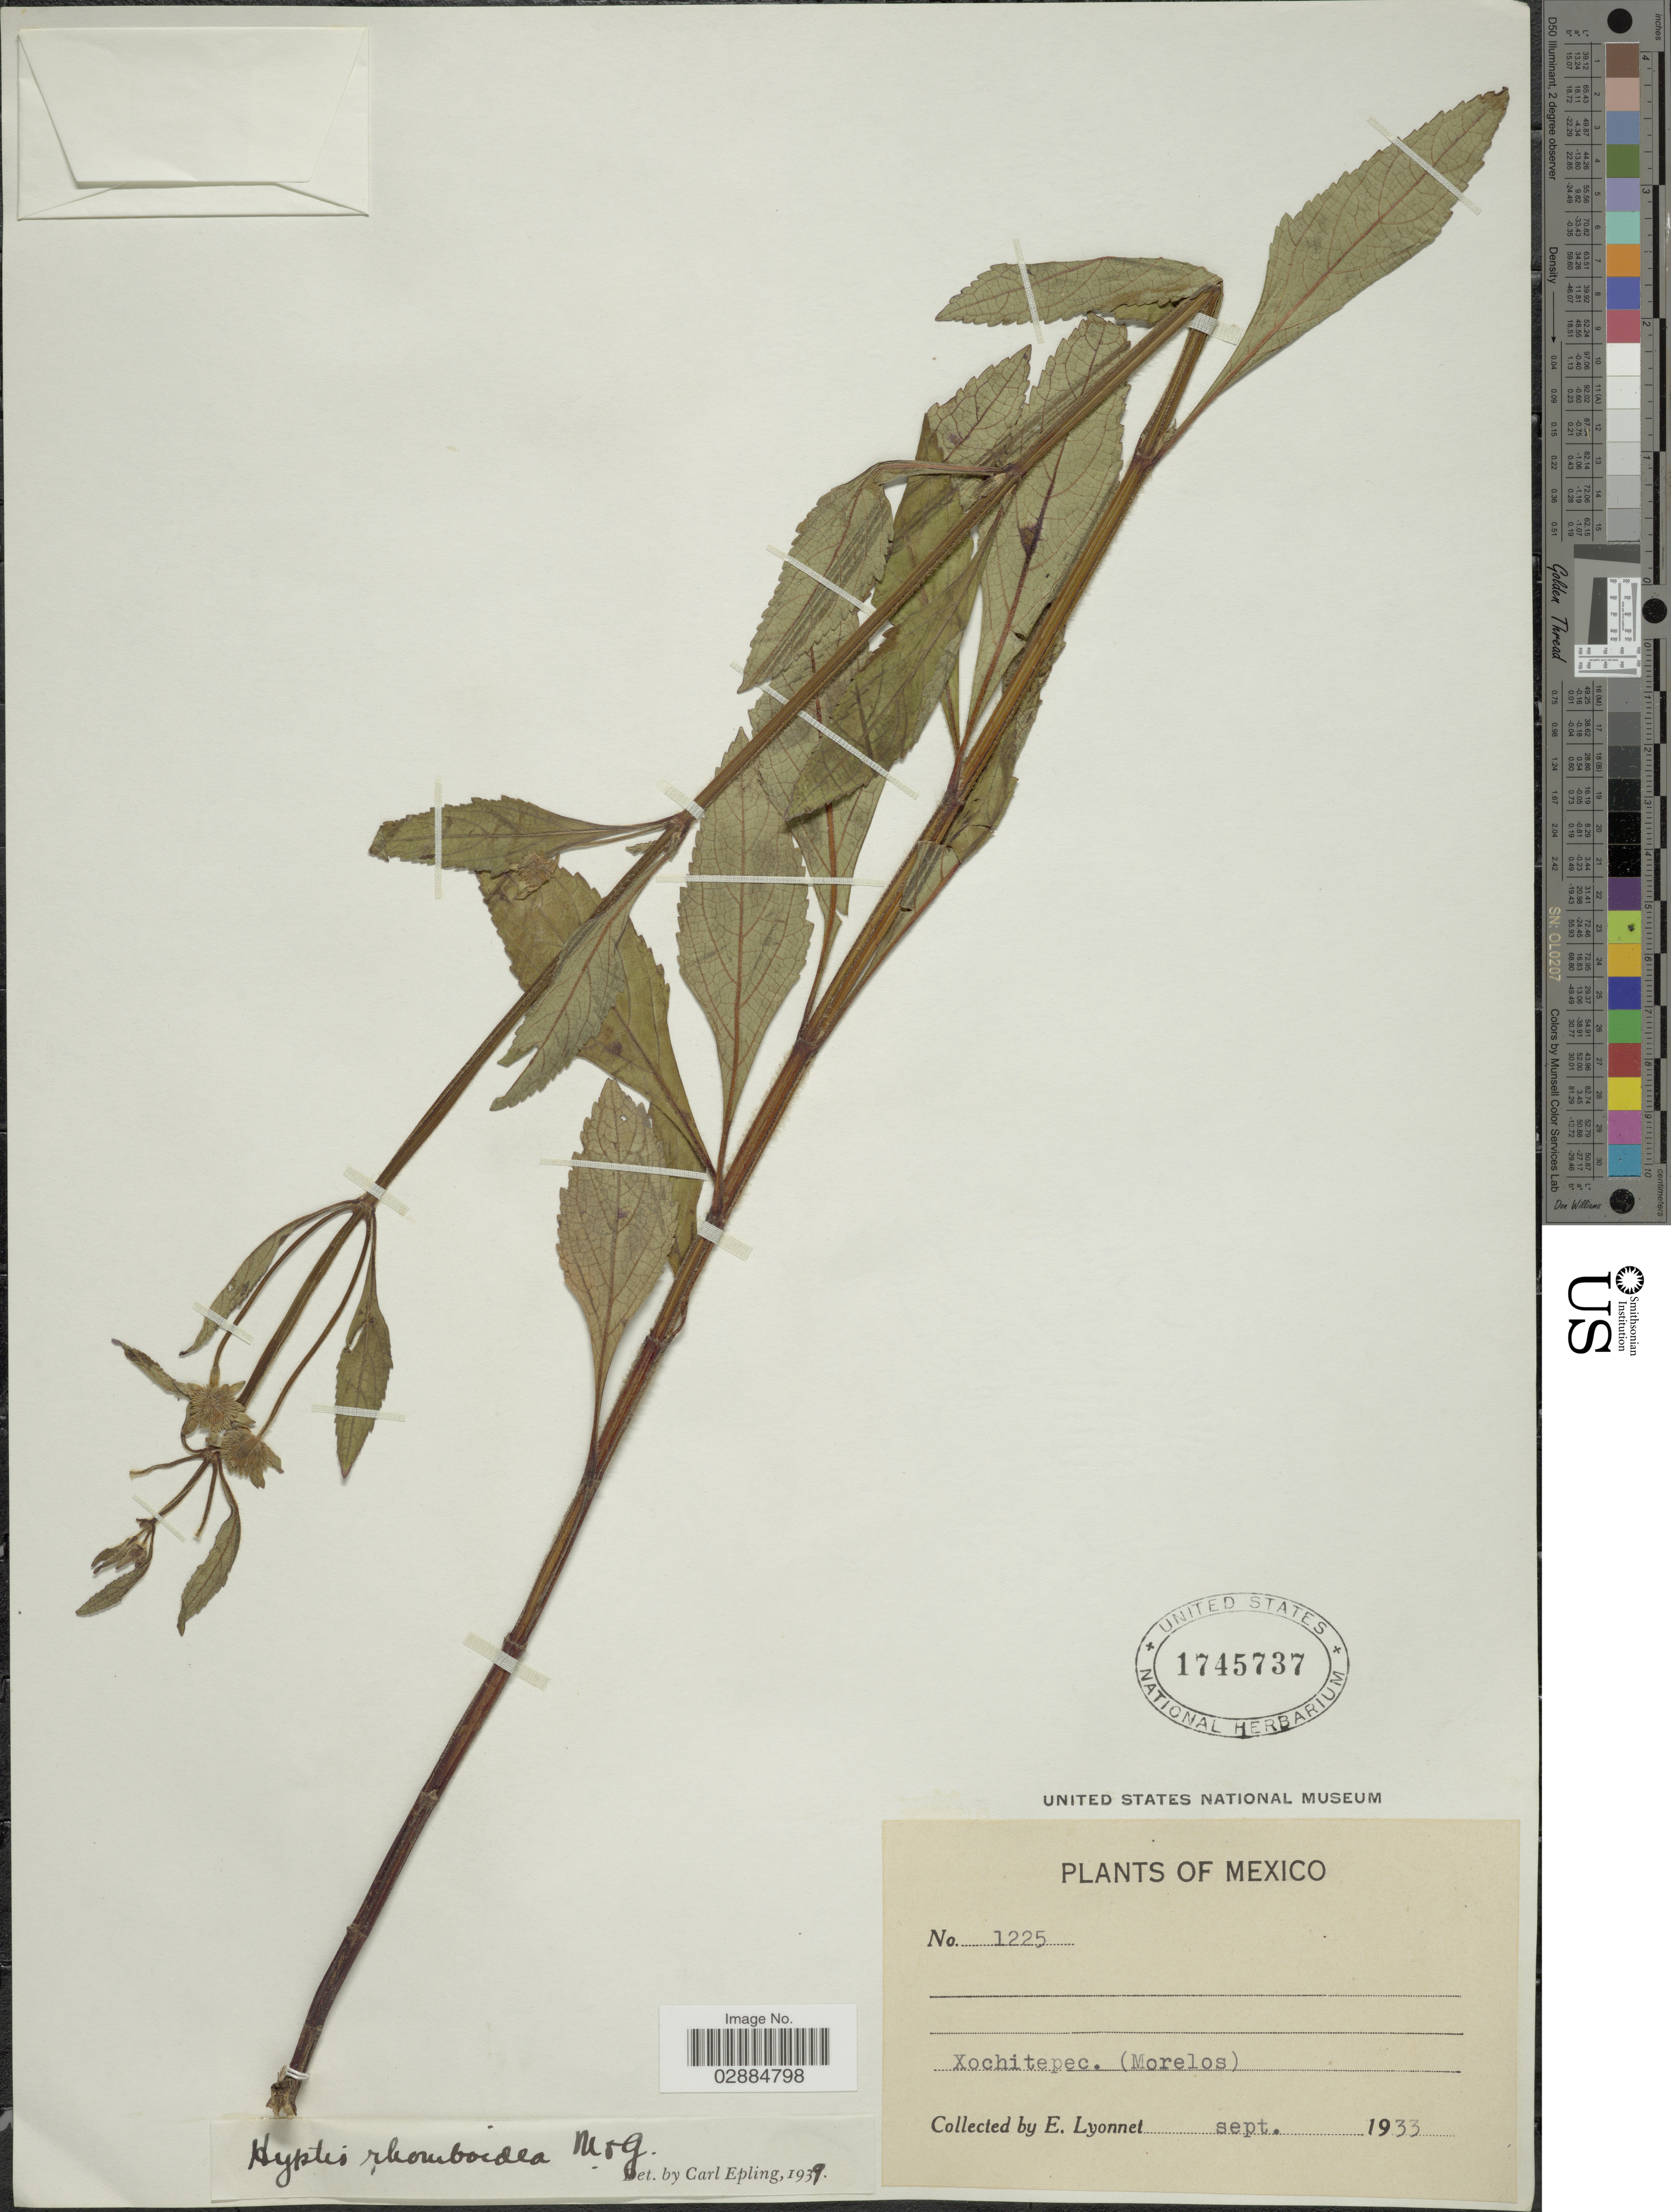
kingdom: Plantae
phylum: Tracheophyta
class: Magnoliopsida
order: Lamiales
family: Lamiaceae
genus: Hyptis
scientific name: Hyptis capitata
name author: Jacq.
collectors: E. Lyonnet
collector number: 1225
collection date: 1933-09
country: Mexico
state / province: Morelos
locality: Xochitepec.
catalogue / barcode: US 1745737